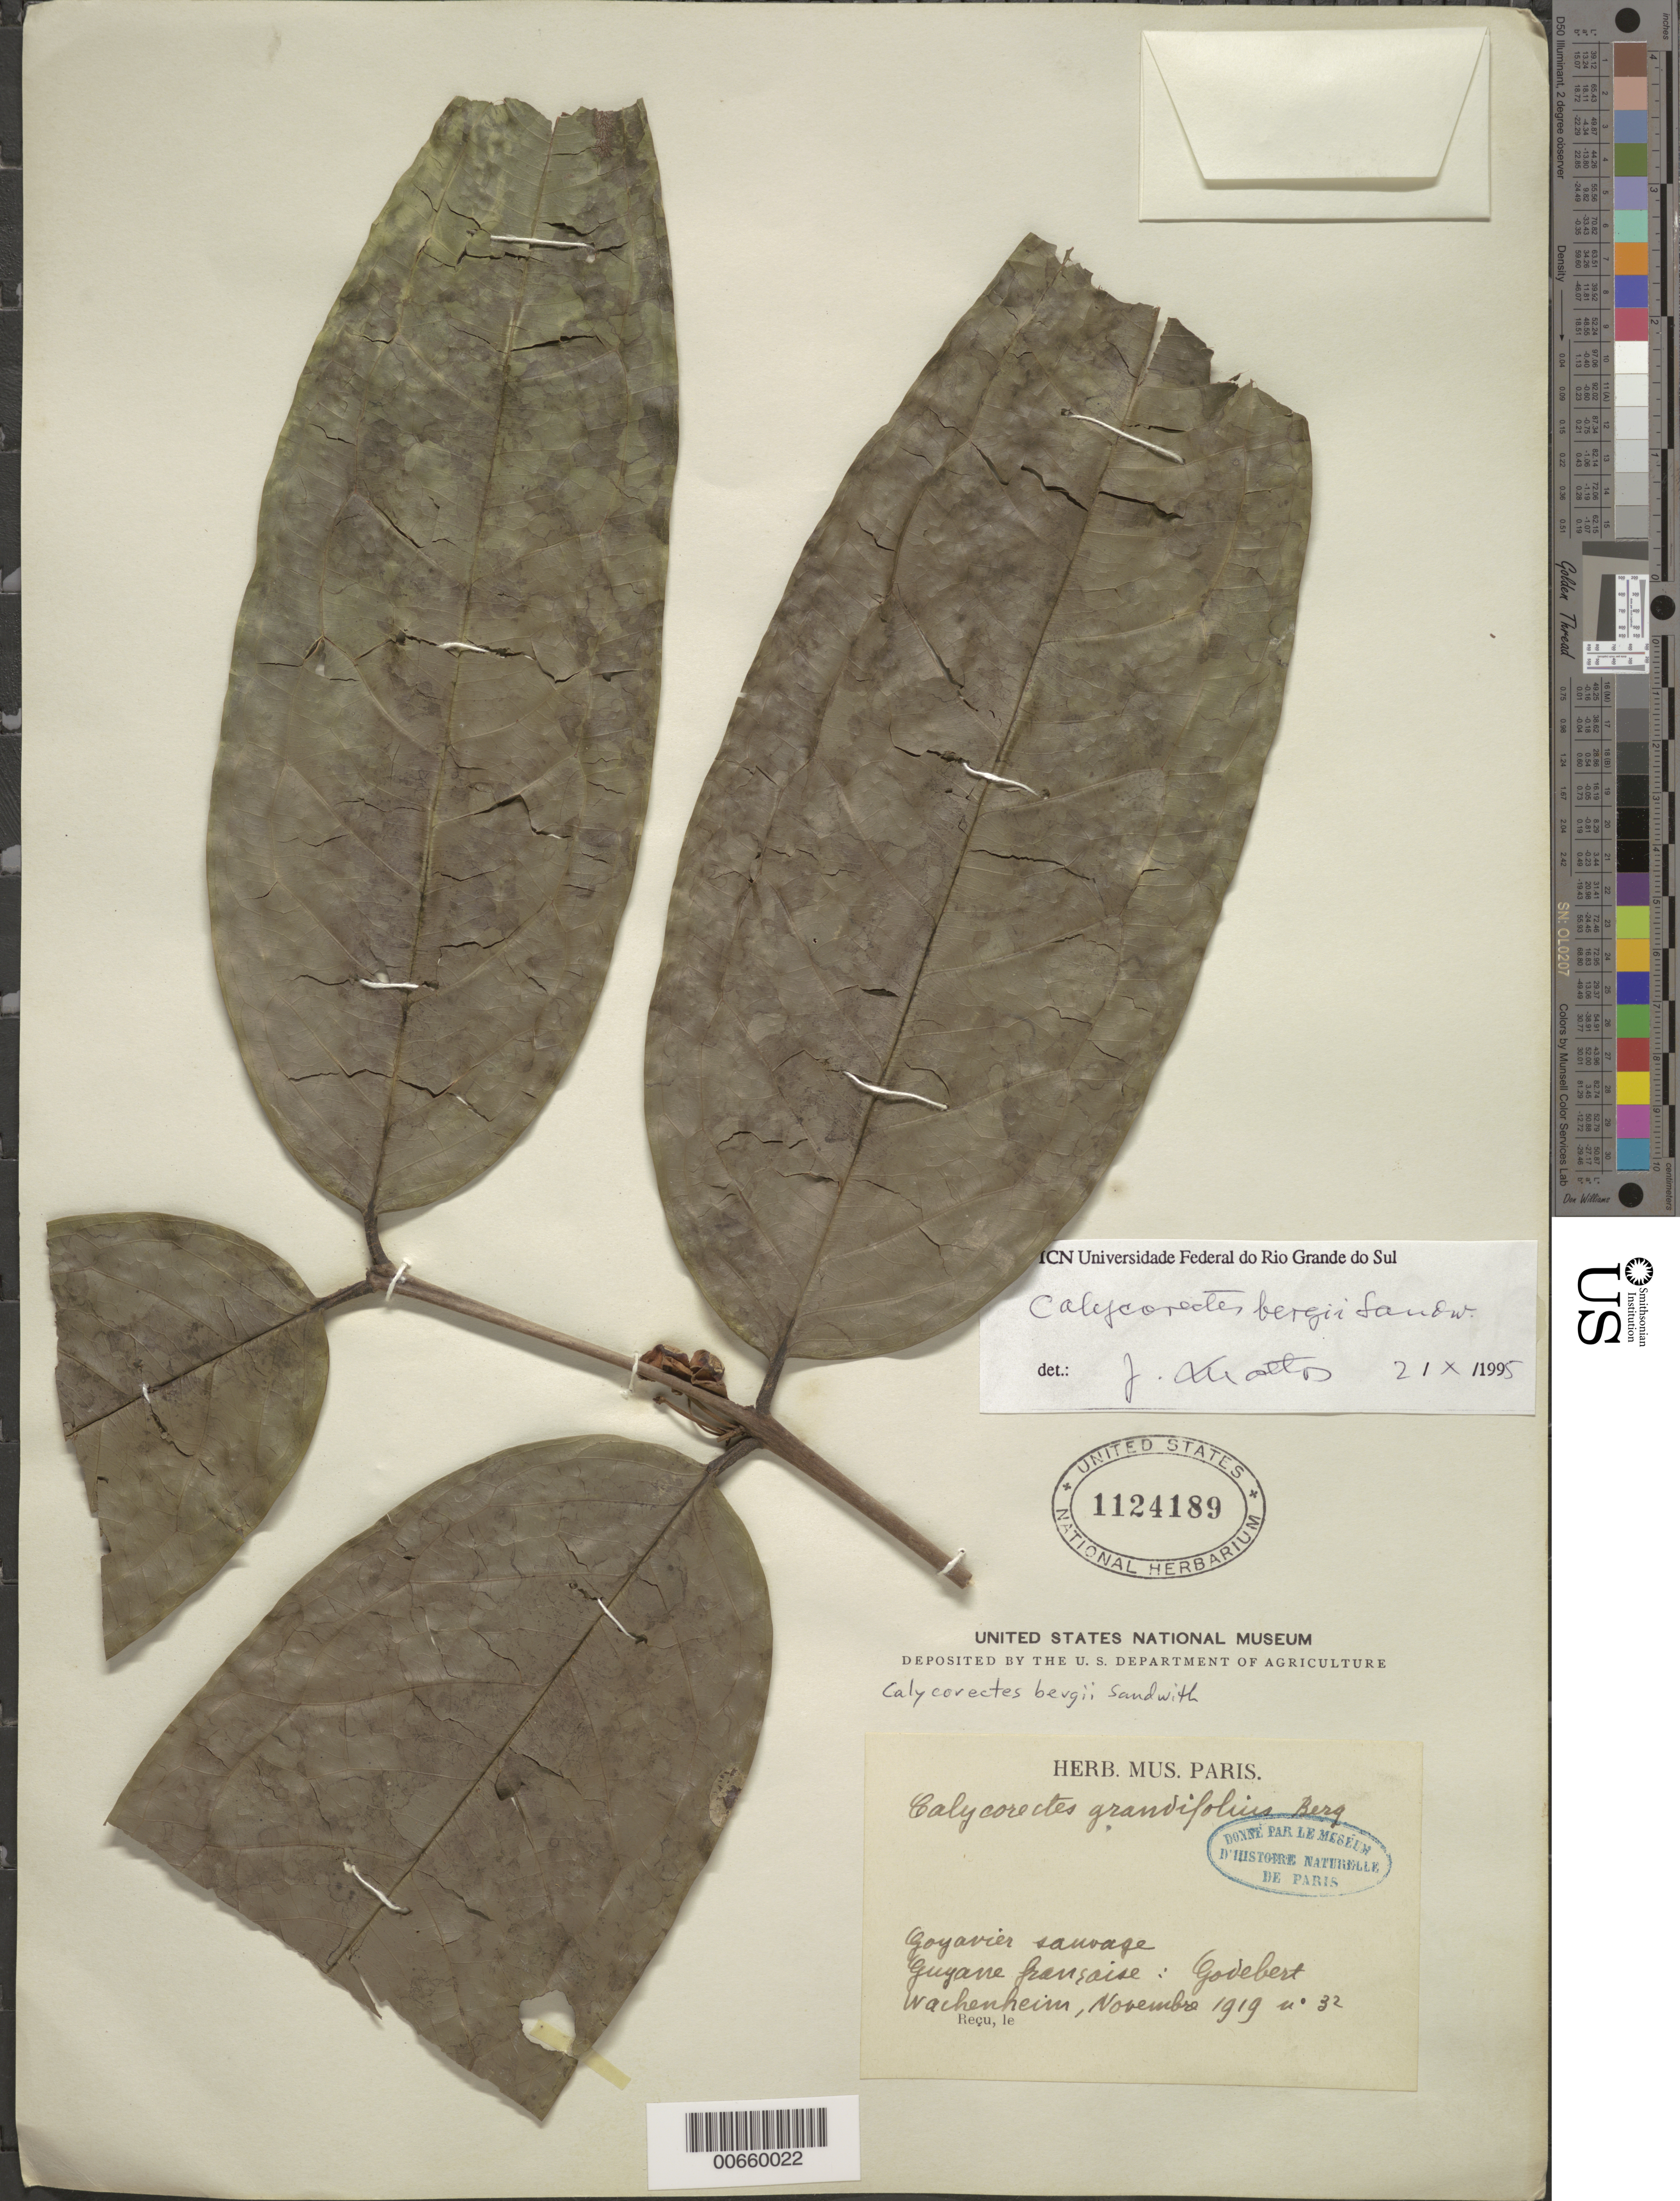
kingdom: Plantae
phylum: Tracheophyta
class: Magnoliopsida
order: Myrtales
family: Myrtaceae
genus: Eugenia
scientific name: Eugenia neolatifolia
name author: Sobral & M.A.D. Souza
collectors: G. Wachenheim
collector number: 32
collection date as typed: Nov-19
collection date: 1919-11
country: French Guiana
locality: Godebert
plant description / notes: Cited by M. Sobral et al., Phytotaxa 669(3): 297. 2024.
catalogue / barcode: US 1124189